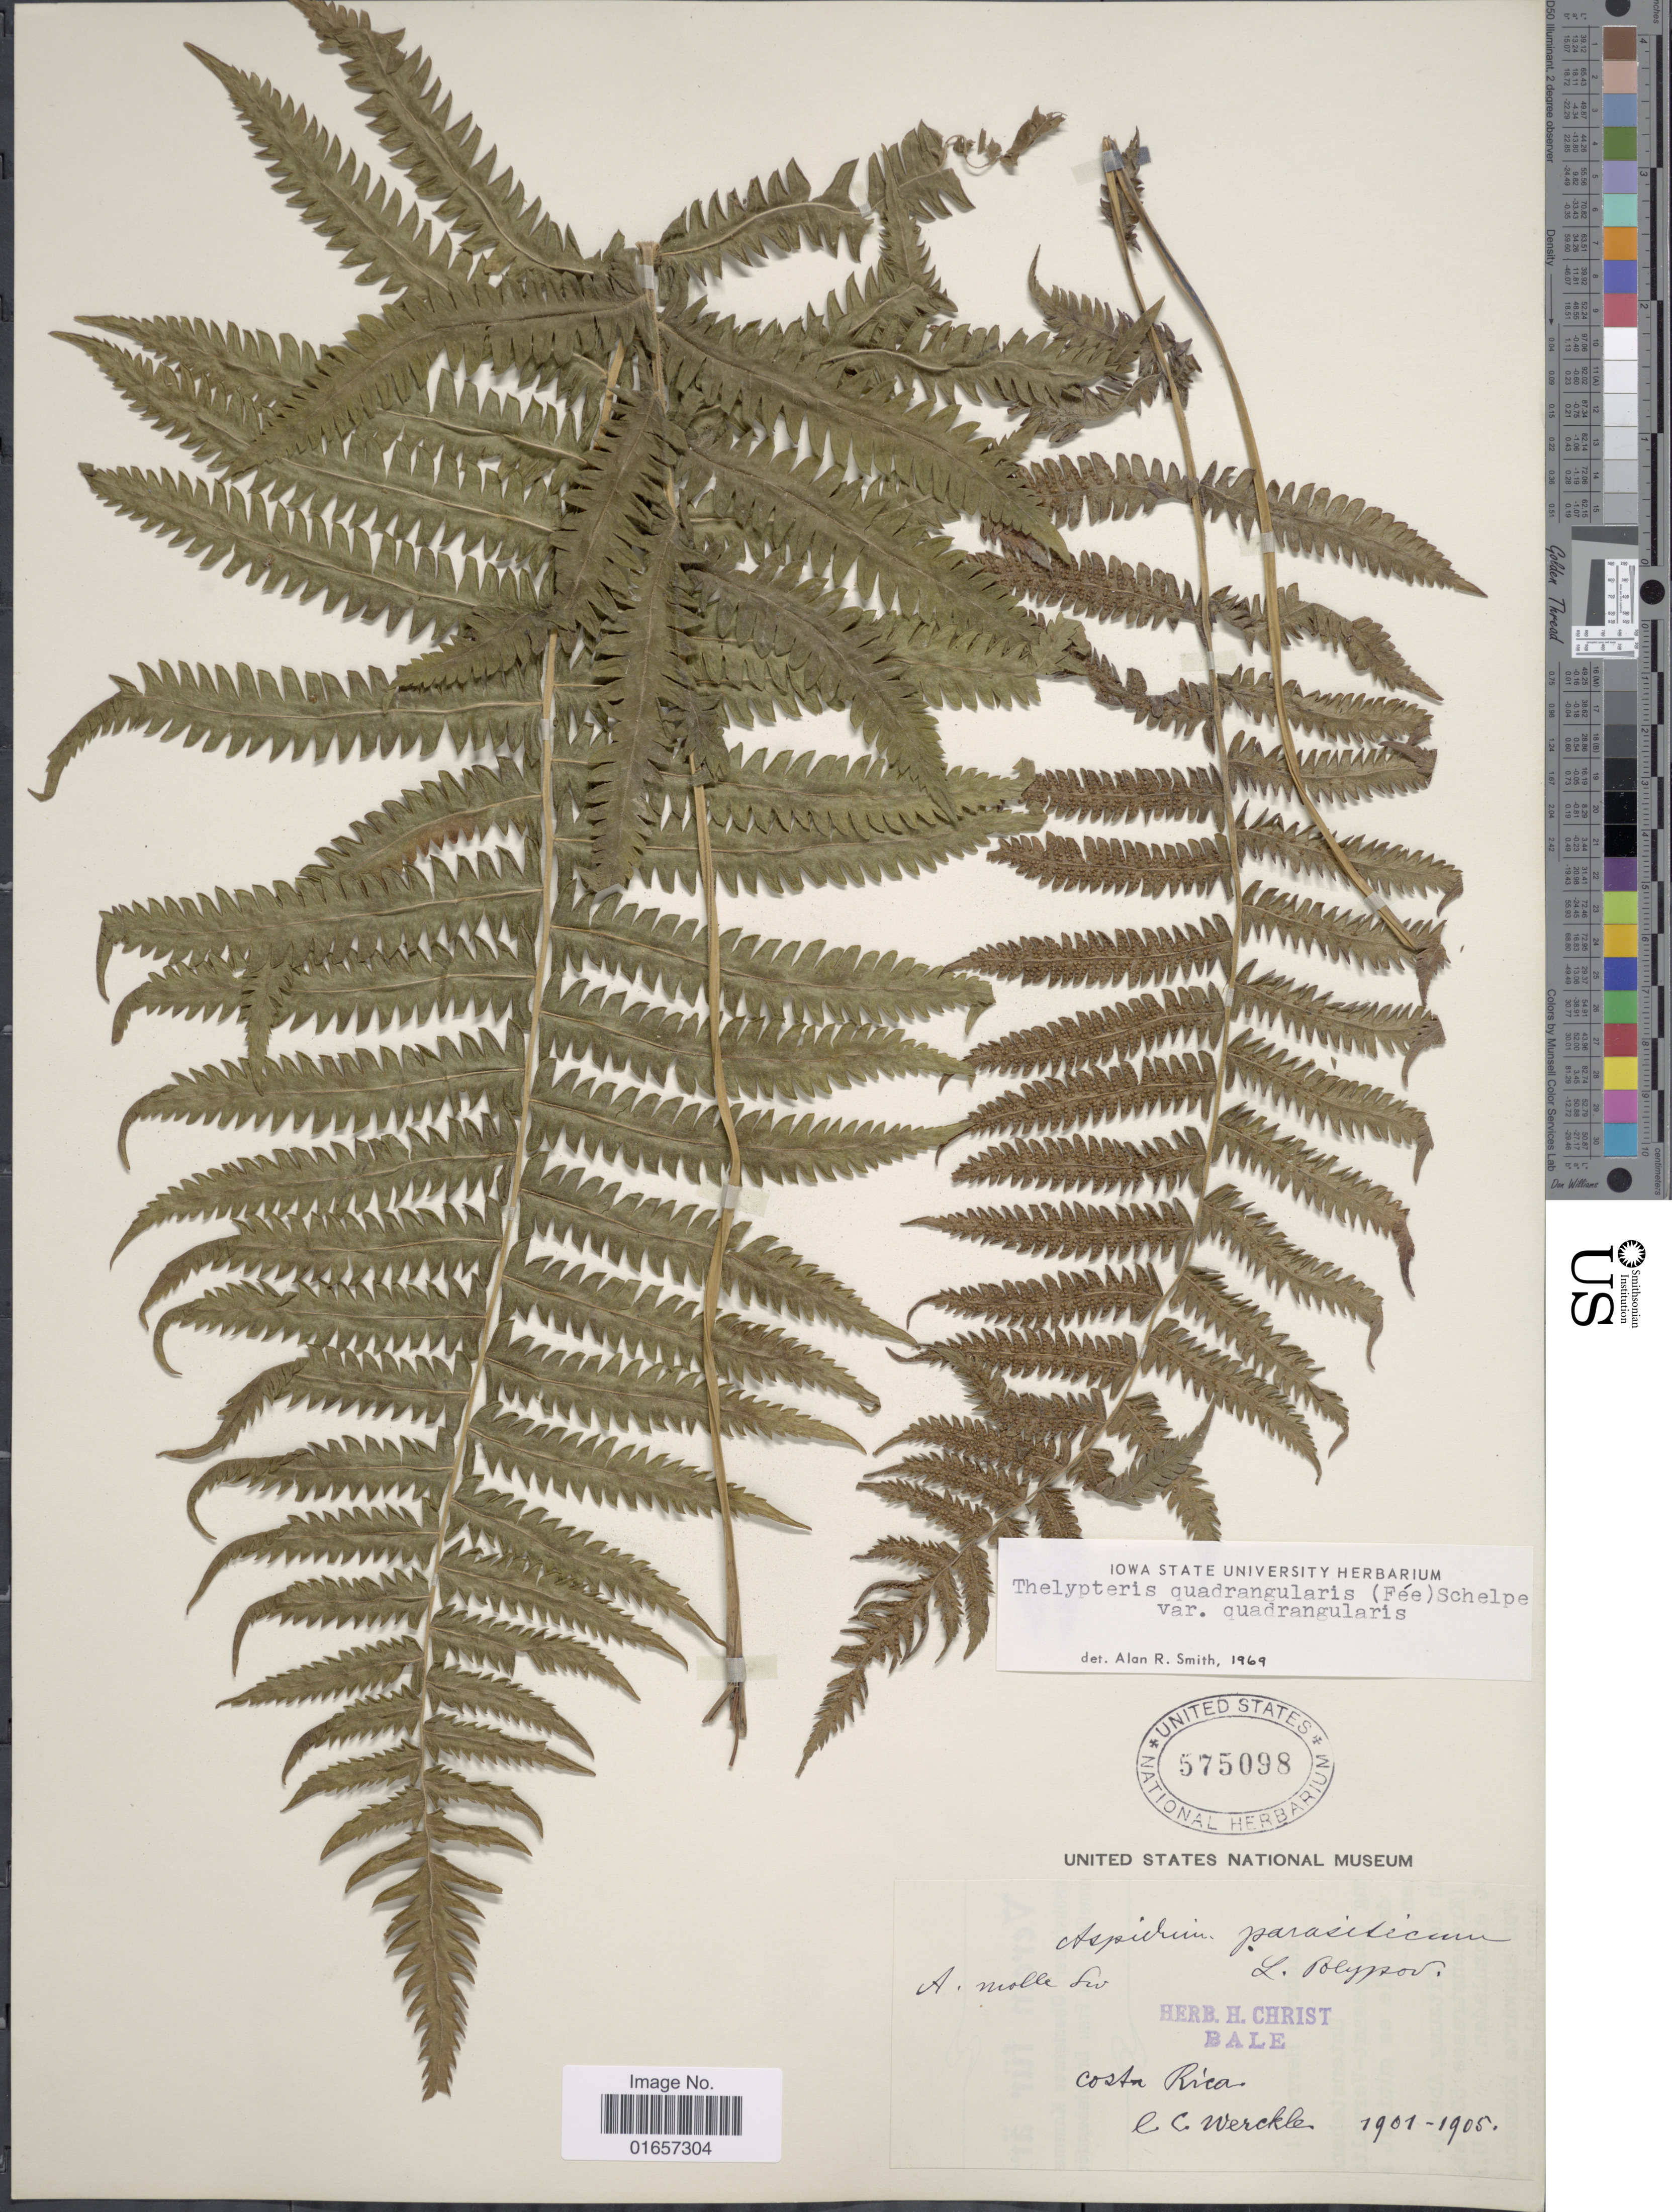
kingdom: Plantae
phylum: Tracheophyta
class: Polypodiopsida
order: Polypodiales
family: Thelypteridaceae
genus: Christella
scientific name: Christella hispidula var. hispidula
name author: (Decne.) Holttum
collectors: C. C Wercklé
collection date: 1901/1905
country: Costa Rica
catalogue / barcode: US 575098